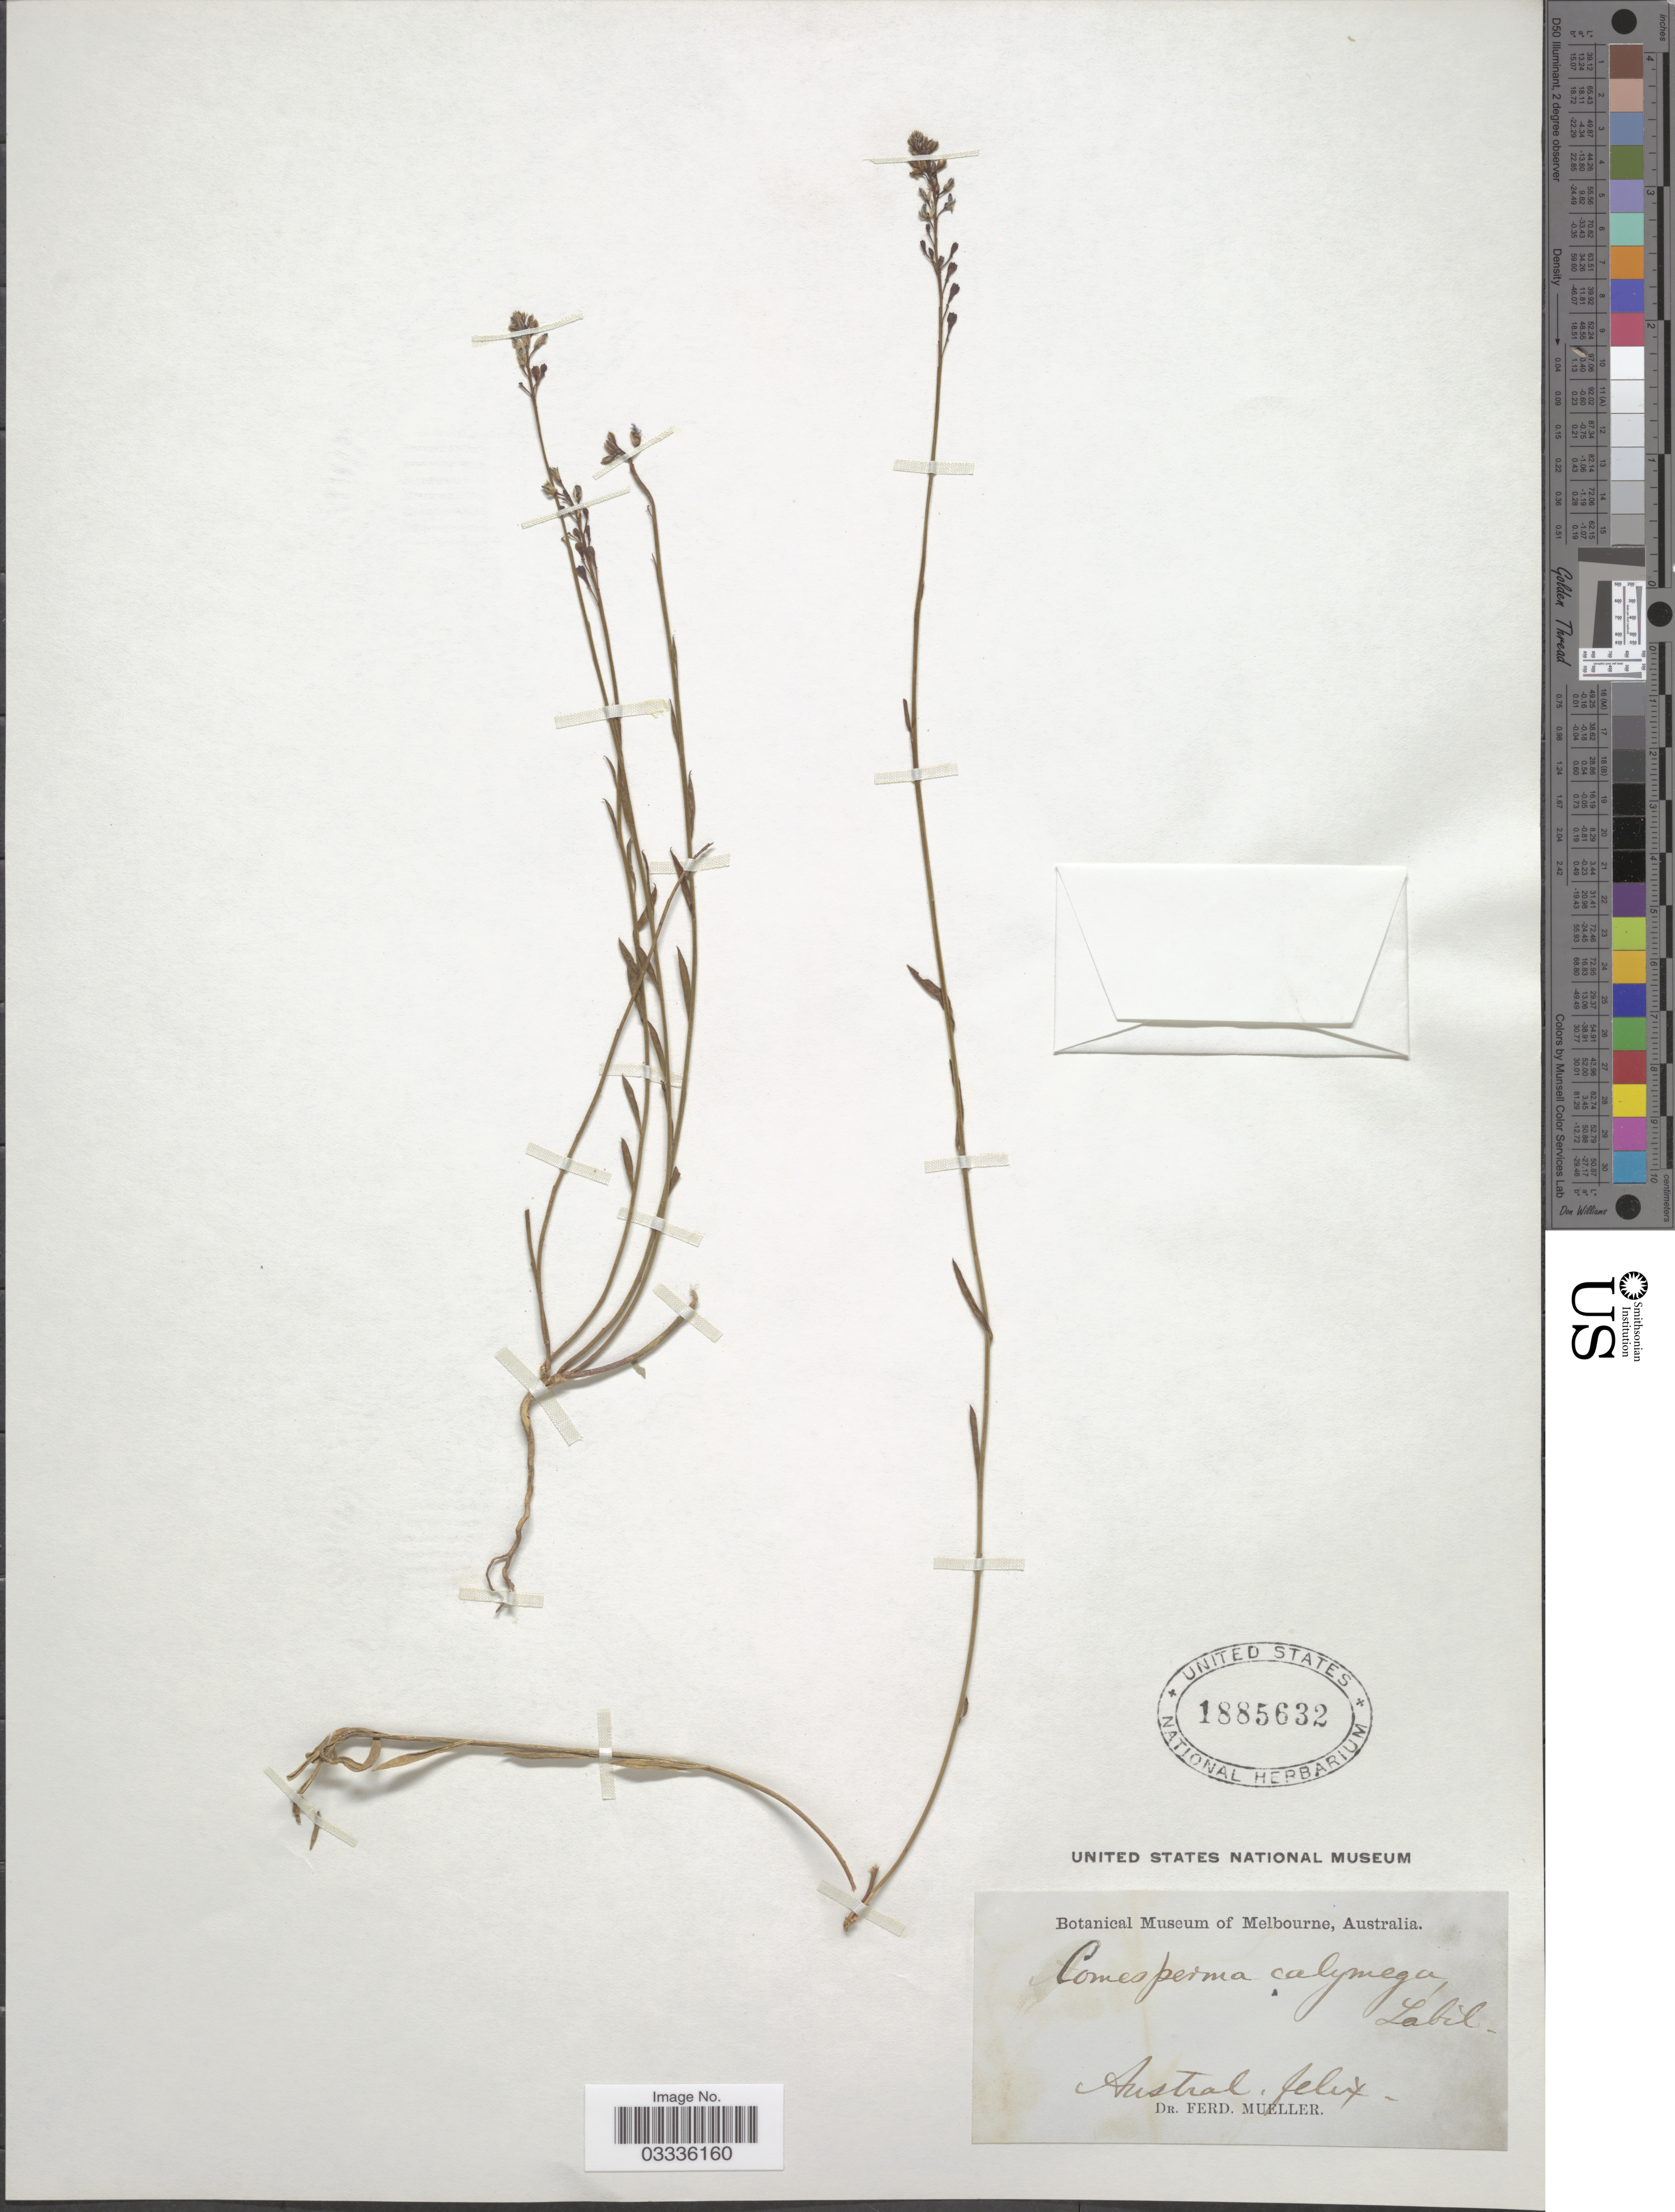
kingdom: Plantae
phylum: Tracheophyta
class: Magnoliopsida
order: Fabales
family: Polygalaceae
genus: Comesperma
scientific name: Comesperma calymega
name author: Labill.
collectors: F. Mueller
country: Australia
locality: Austral. felix.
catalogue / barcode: US 1885632